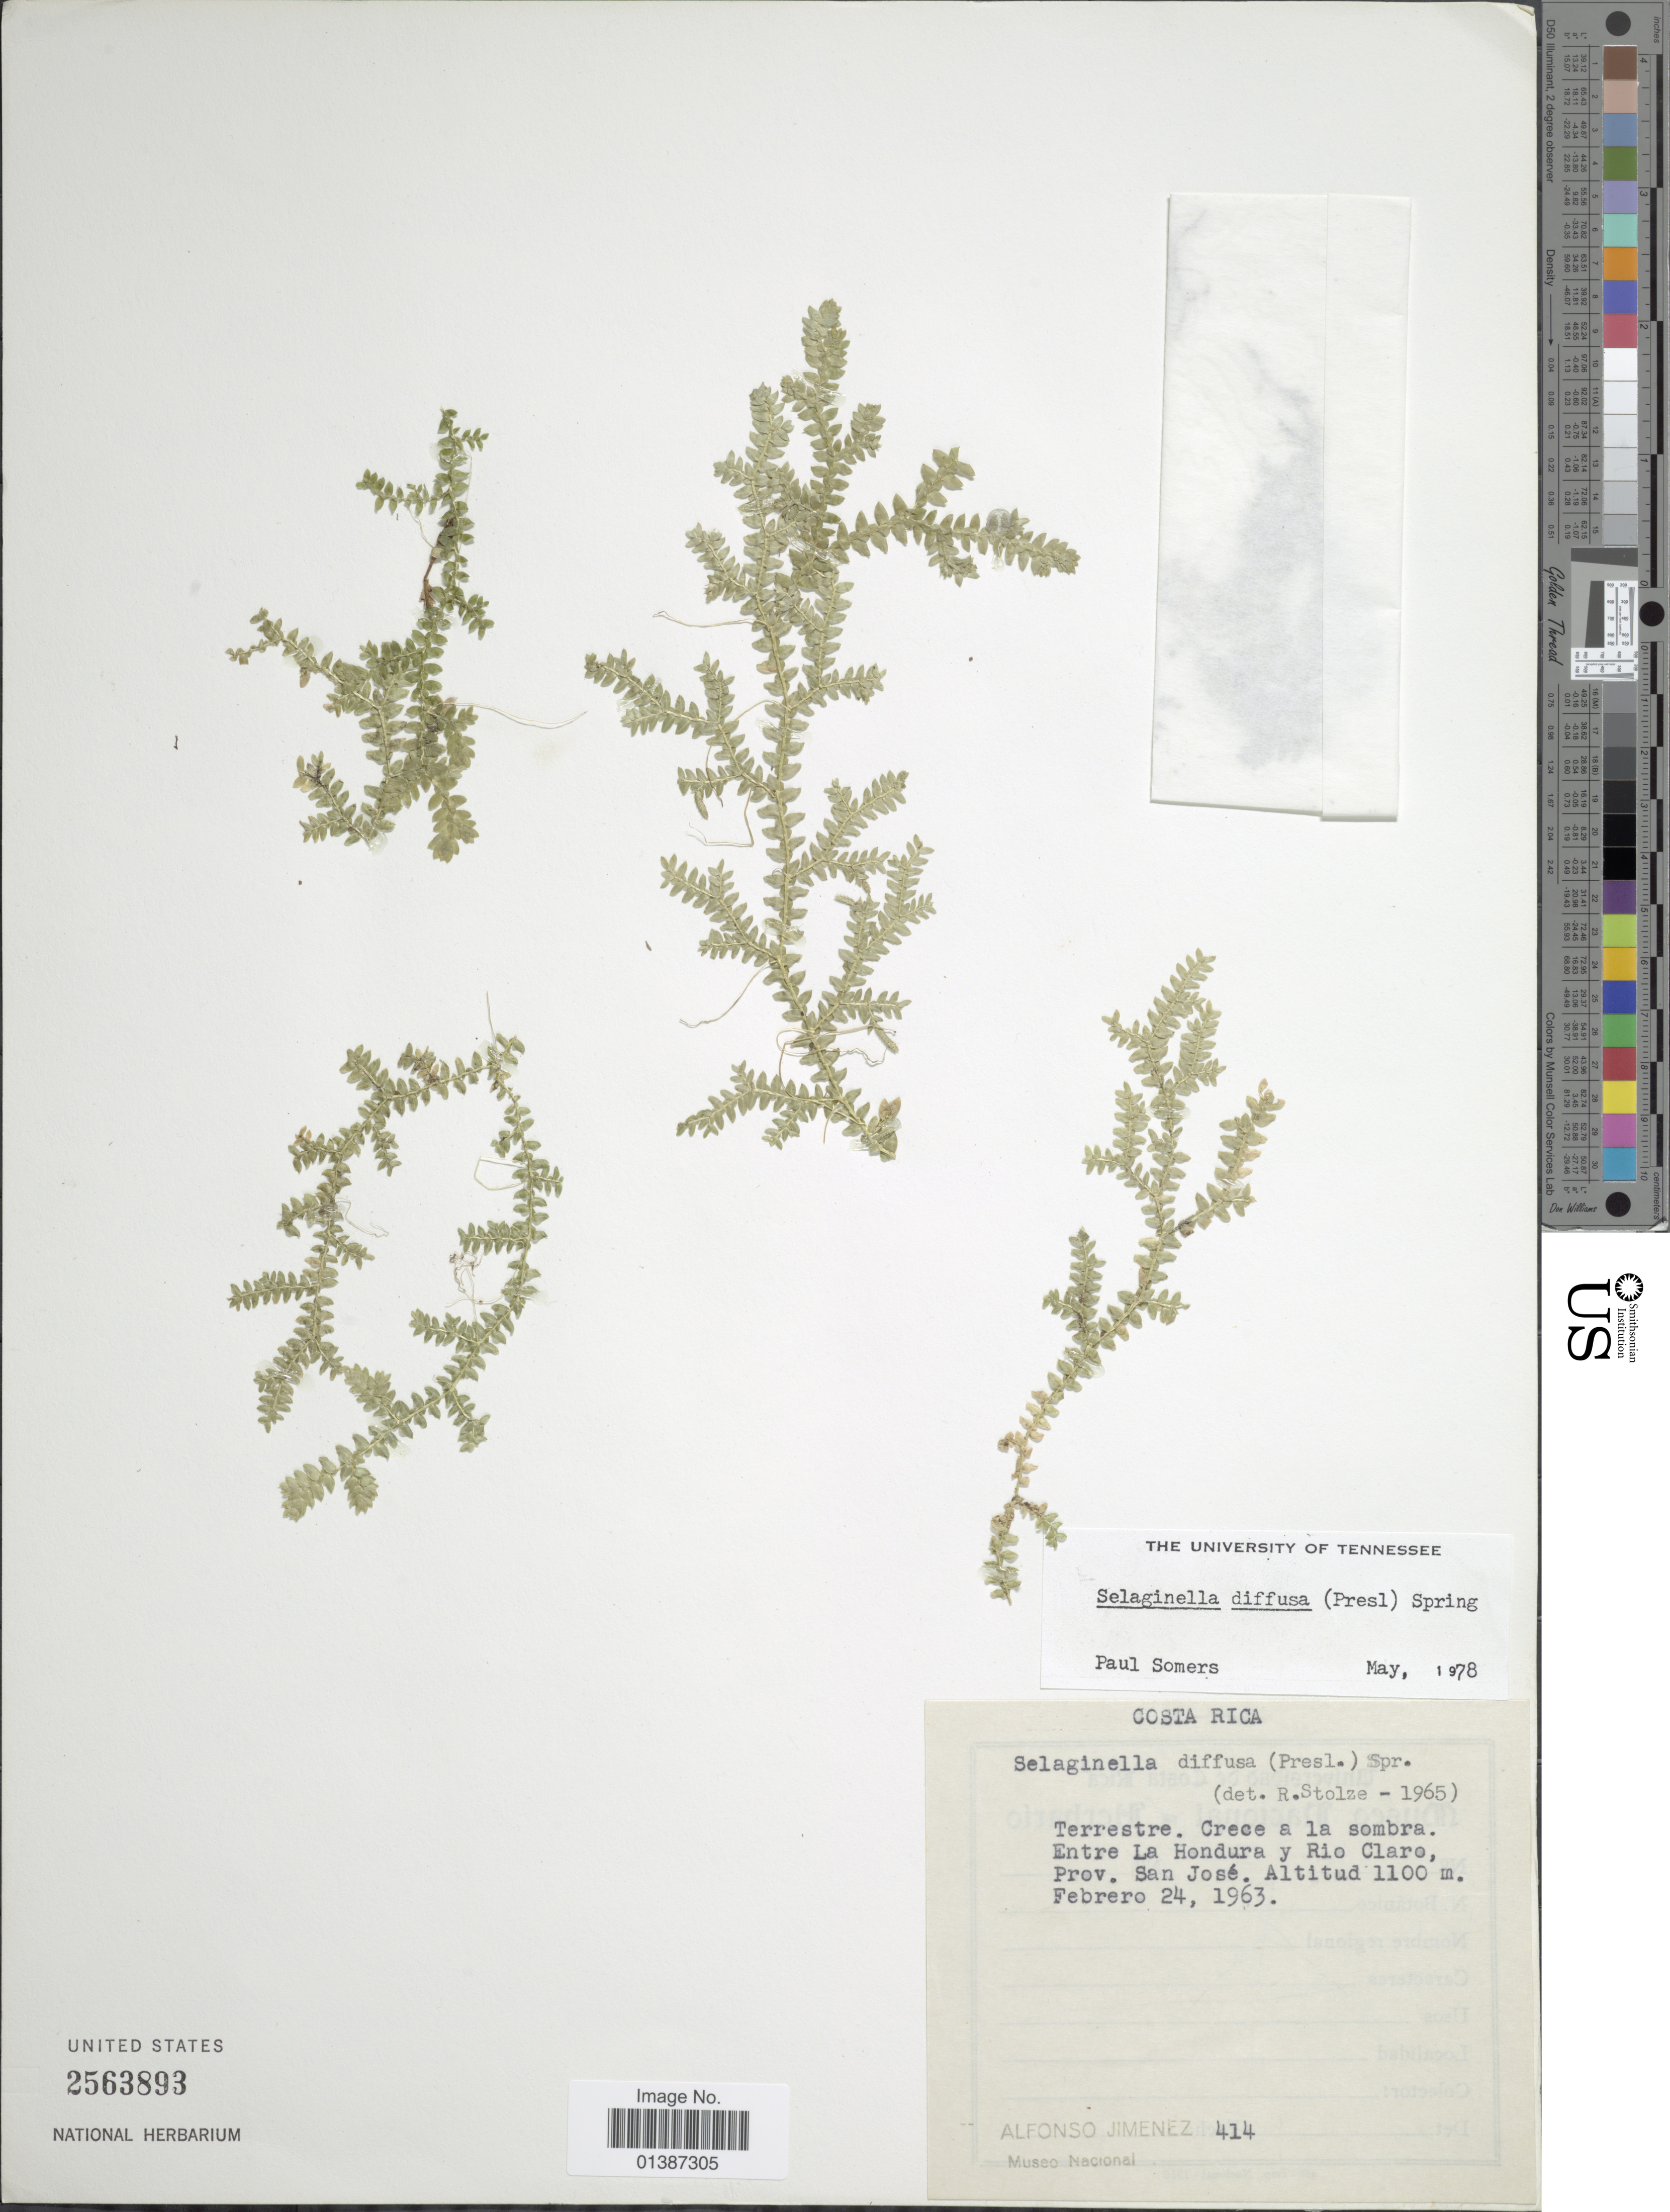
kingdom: Plantae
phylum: Tracheophyta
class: Lycopodiopsida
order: Selaginellales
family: Selaginellaceae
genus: Selaginella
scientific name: Selaginella diffusa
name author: (C. Presl) Spring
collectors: A. Jimenez M.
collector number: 414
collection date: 1963-02-24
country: Costa Rica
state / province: San José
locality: Entre La Hondura y Rio Claro, Prov. San José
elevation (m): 1100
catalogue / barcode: US 2563893